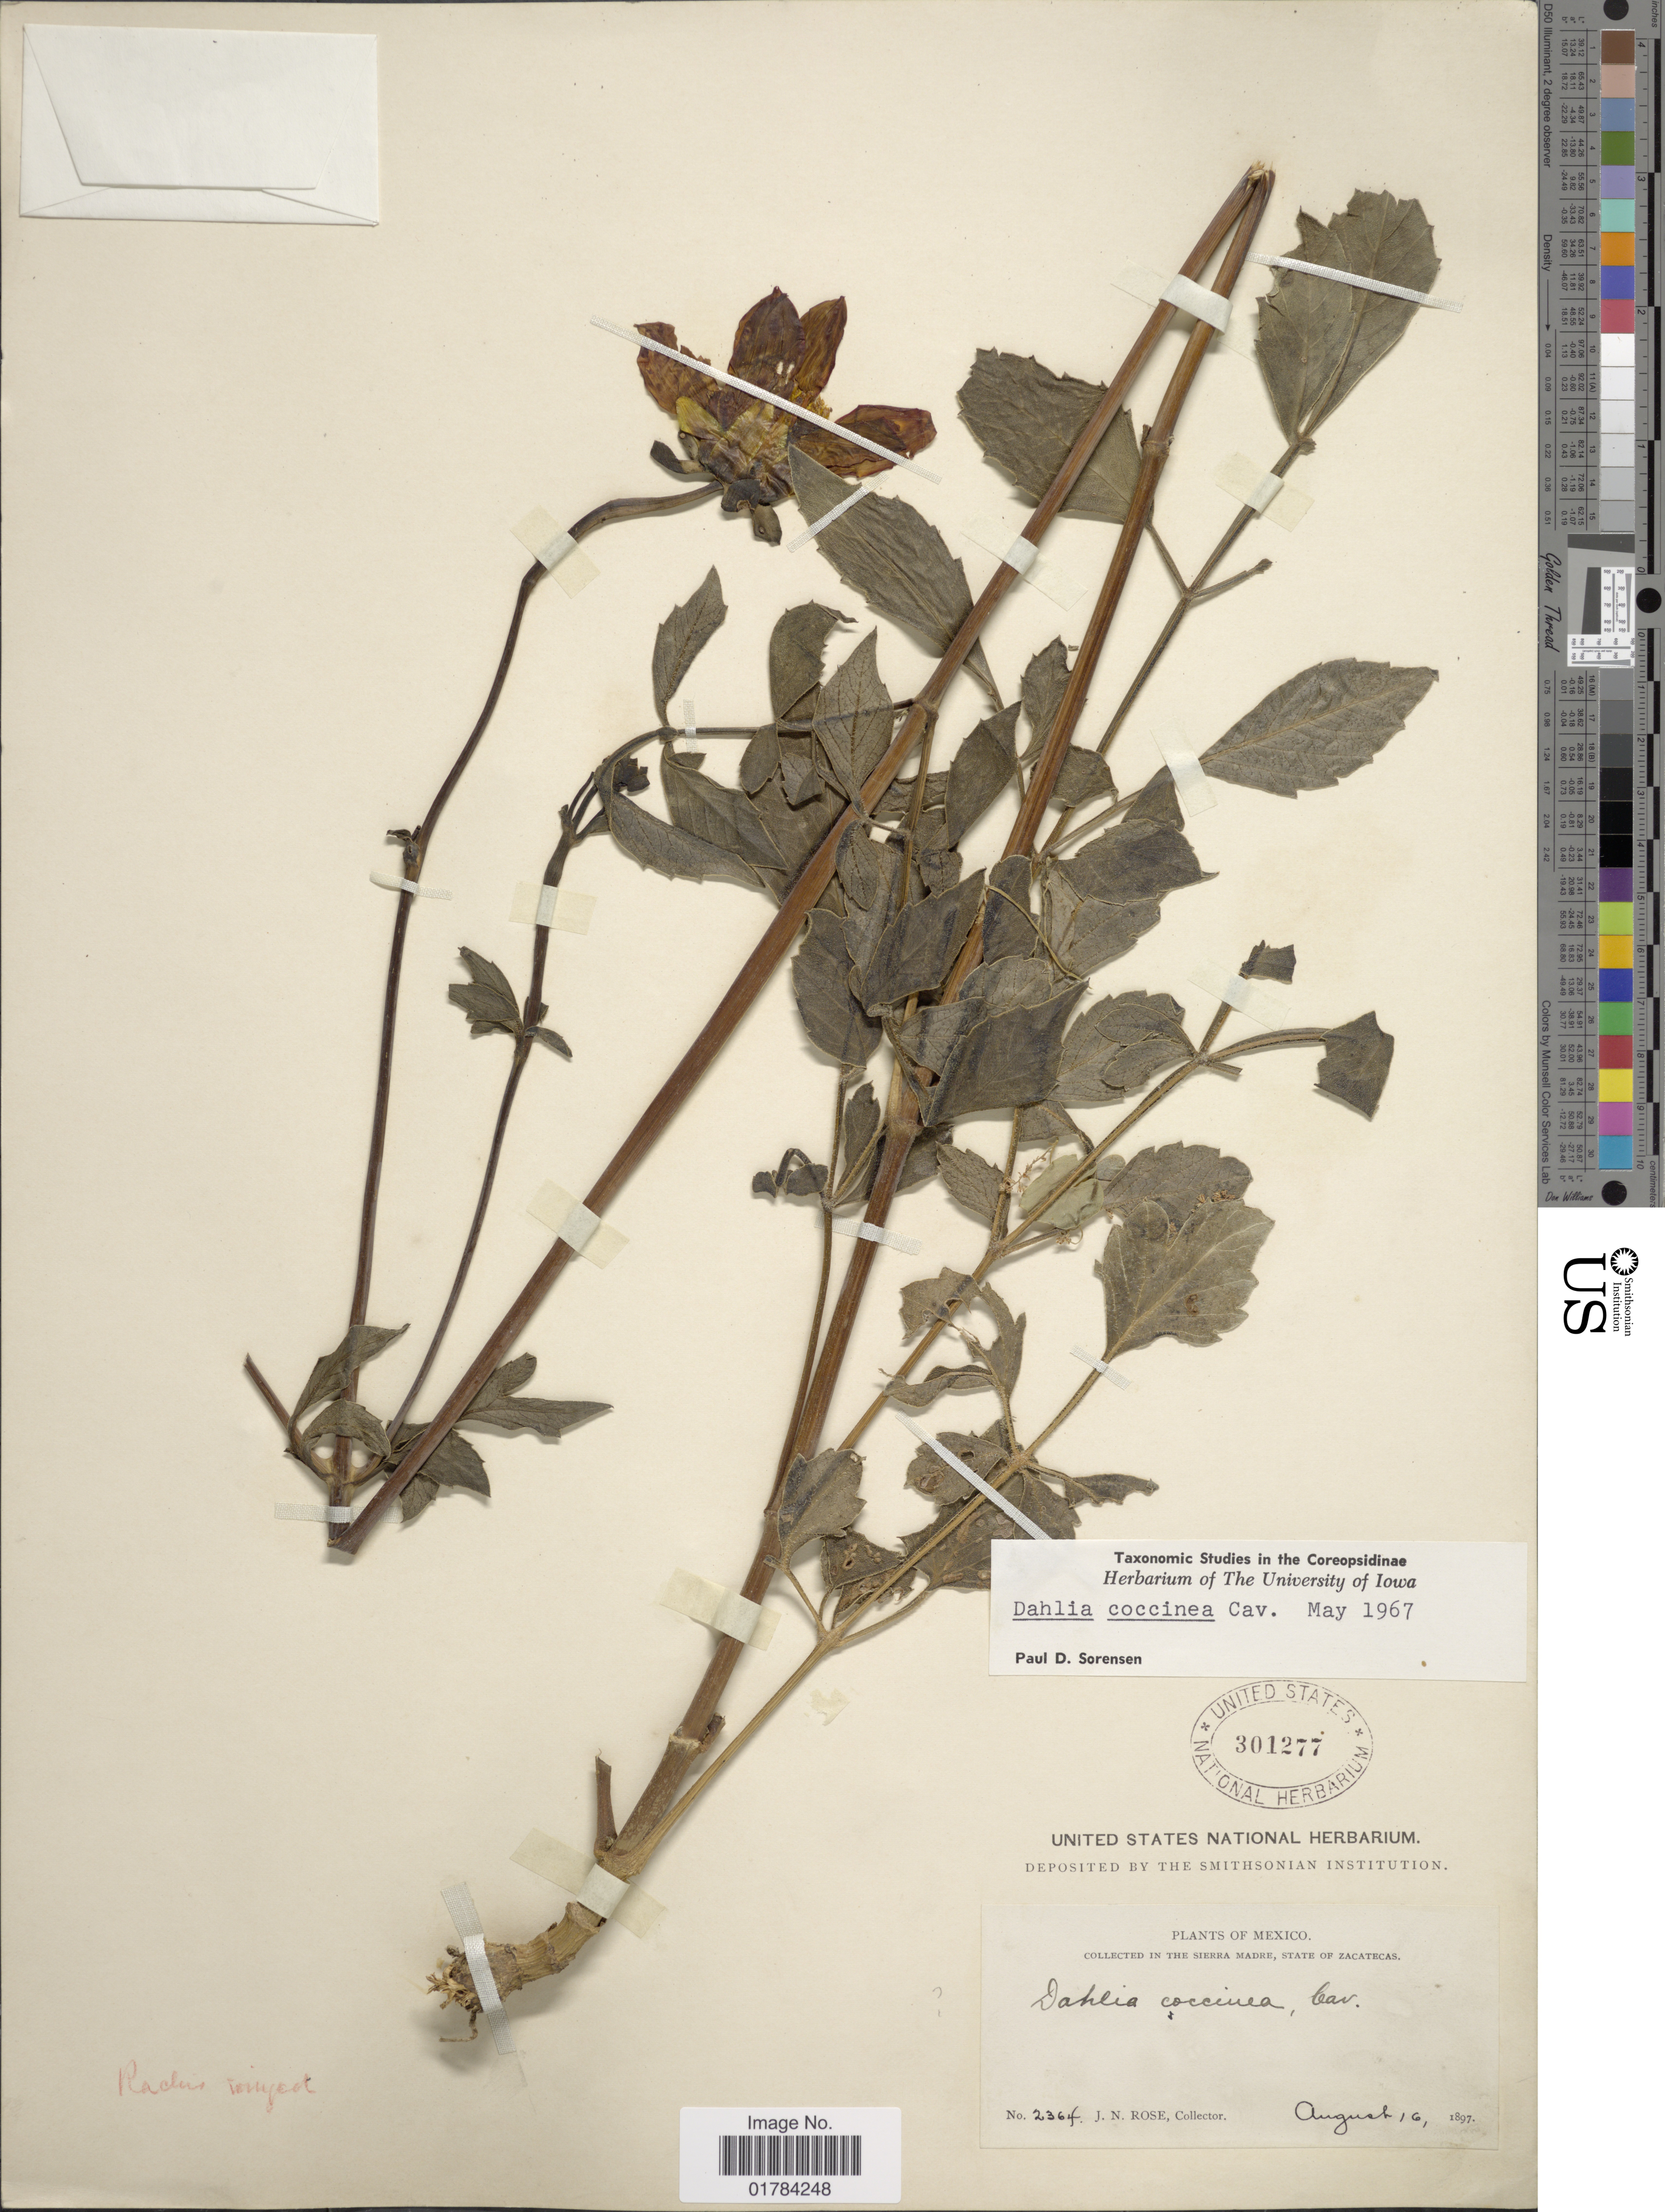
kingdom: Plantae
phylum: Tracheophyta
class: Magnoliopsida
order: Asterales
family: Asteraceae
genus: Dahlia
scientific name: Dahlia coccinea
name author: Cav.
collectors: J. N. Rose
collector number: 2364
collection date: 1897-08-16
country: Mexico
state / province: Zacatecas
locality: Sierra Madre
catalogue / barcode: US 301277